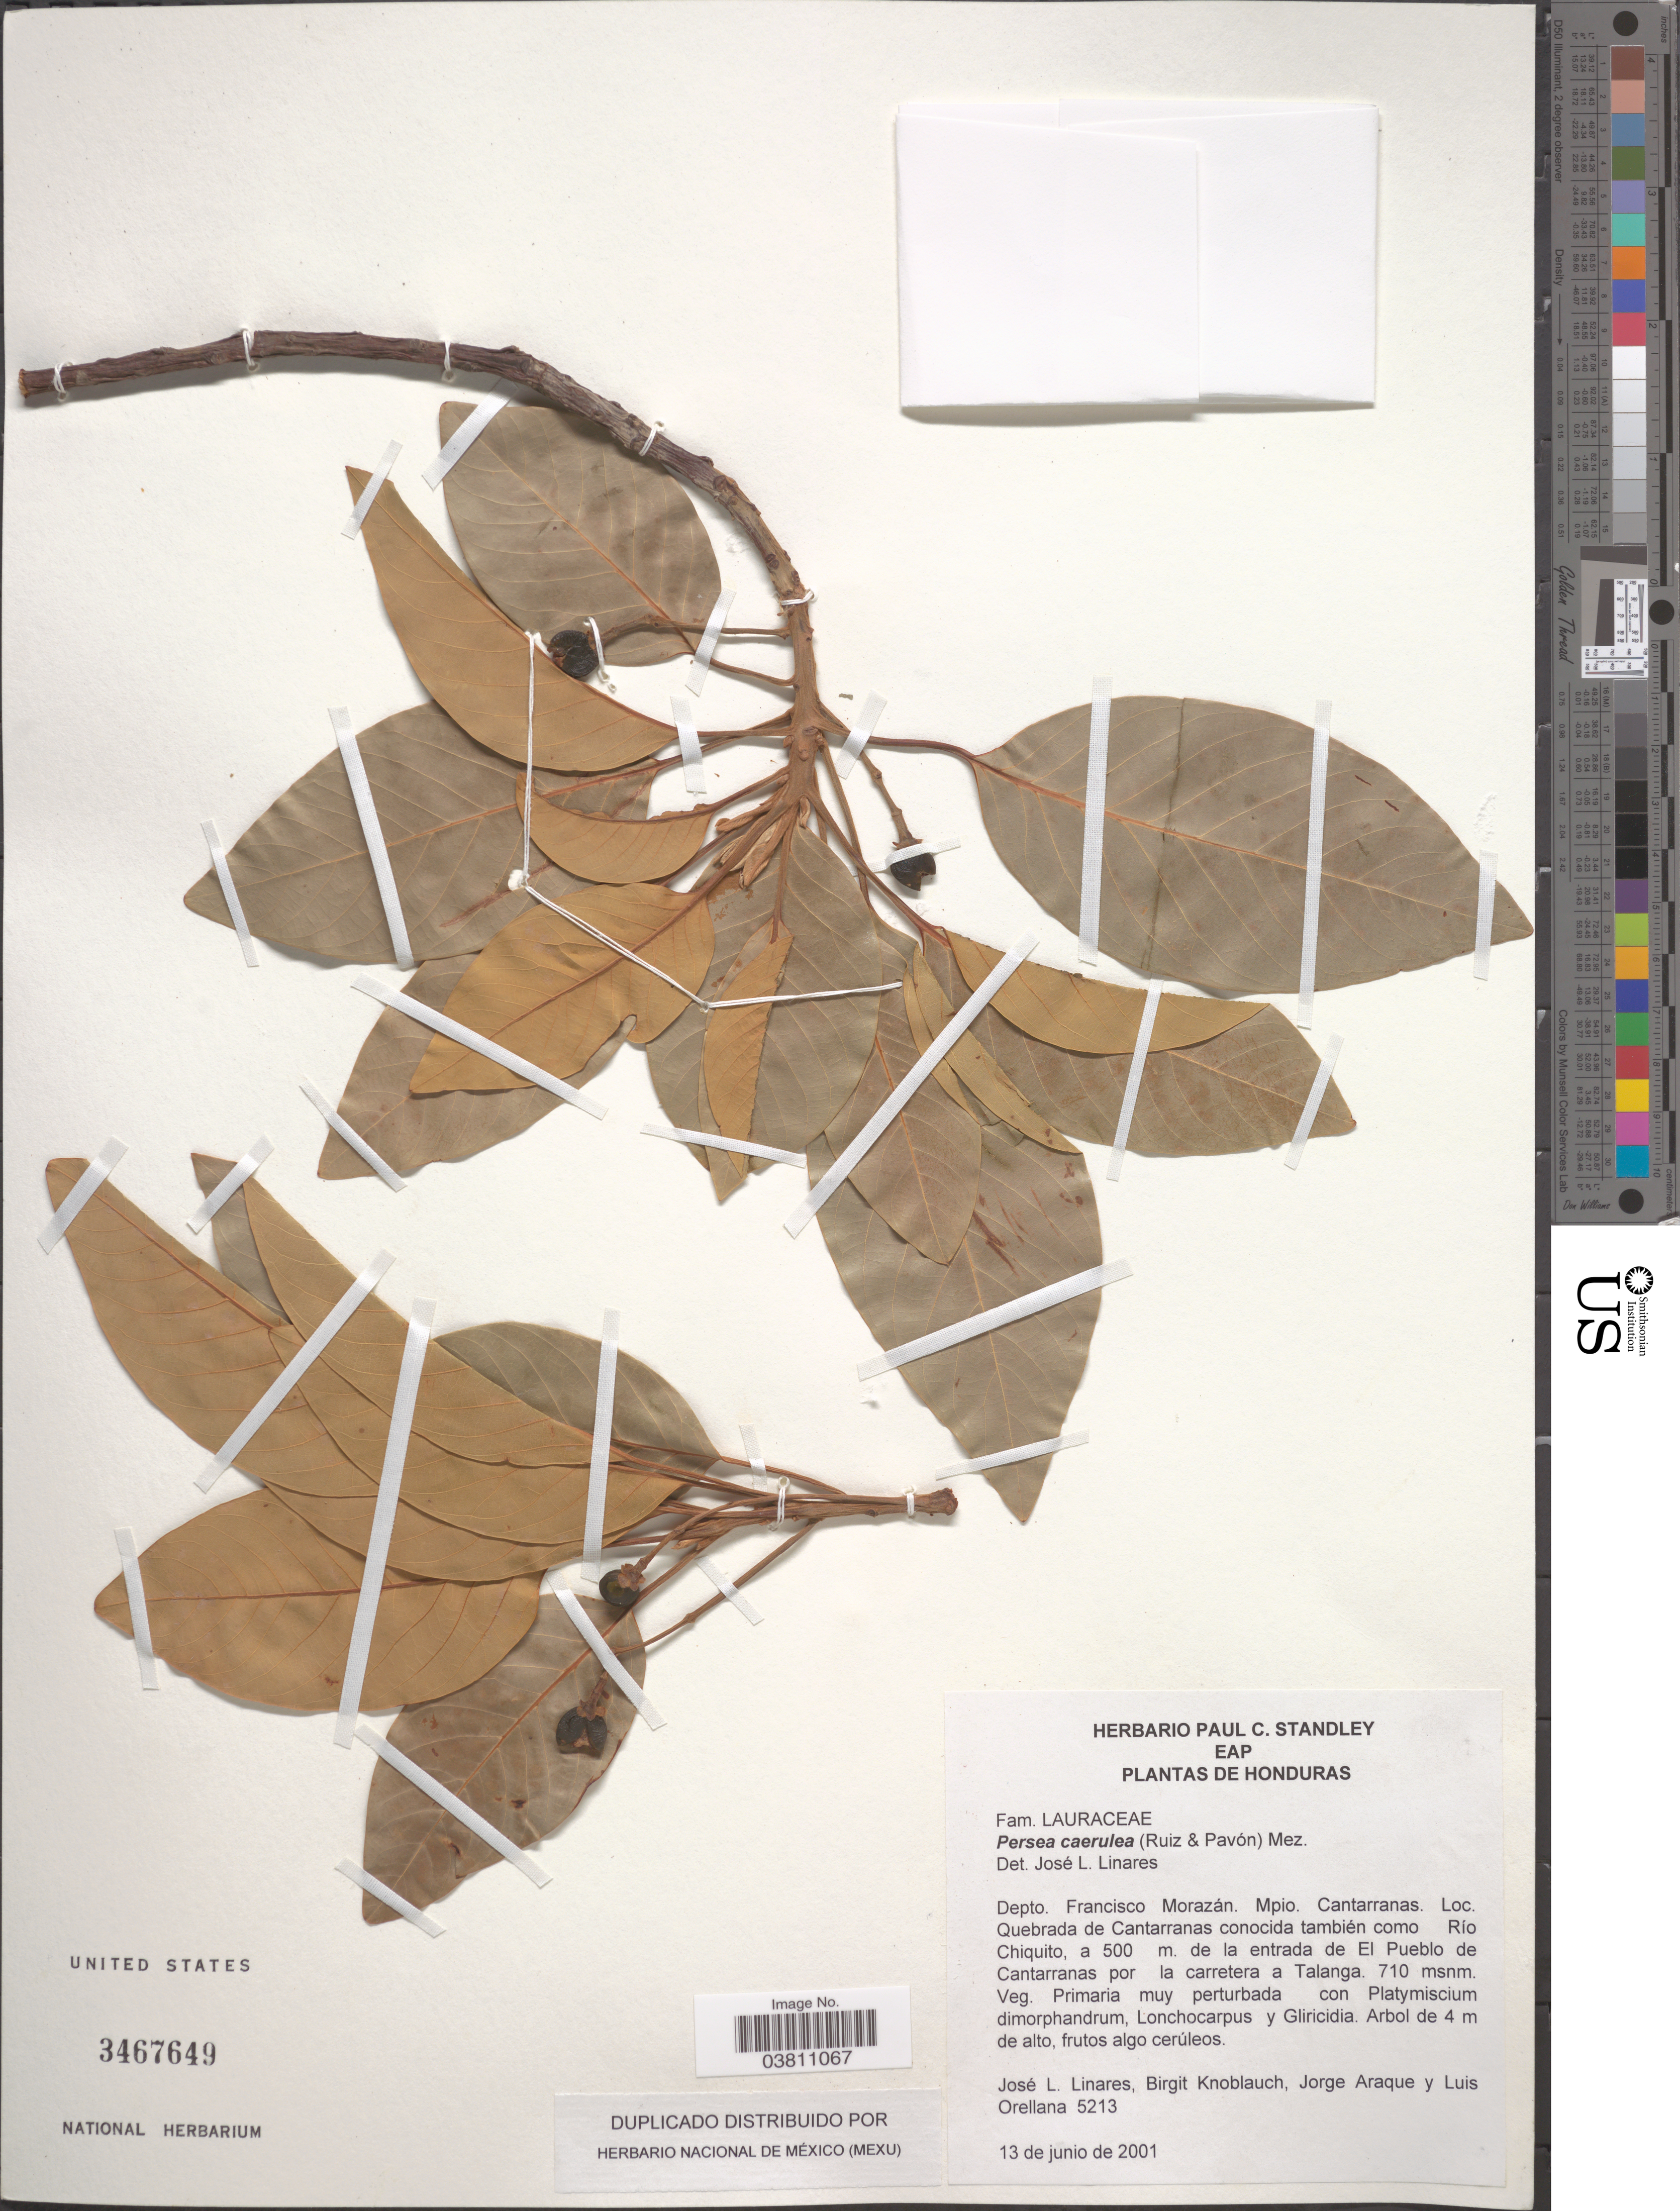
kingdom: Plantae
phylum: Tracheophyta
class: Magnoliopsida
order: Laurales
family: Lauraceae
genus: Persea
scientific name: Persea caerulea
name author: (Ruiz & Pav.) Mez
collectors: J. Linares, B. Knoblauch, J. Araque & L. Orellana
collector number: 5213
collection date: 2001-06-13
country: Honduras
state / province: Fco. Morazán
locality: Depto. Francisco Morazán. Mpio Cantarranas. Quebrada de Cantarranas conocida también como Río Chiquito, a 500 m. de la entrada de El Pueblo de Cantarranas por la carretera a Talanga.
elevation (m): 710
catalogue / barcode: US 3467649